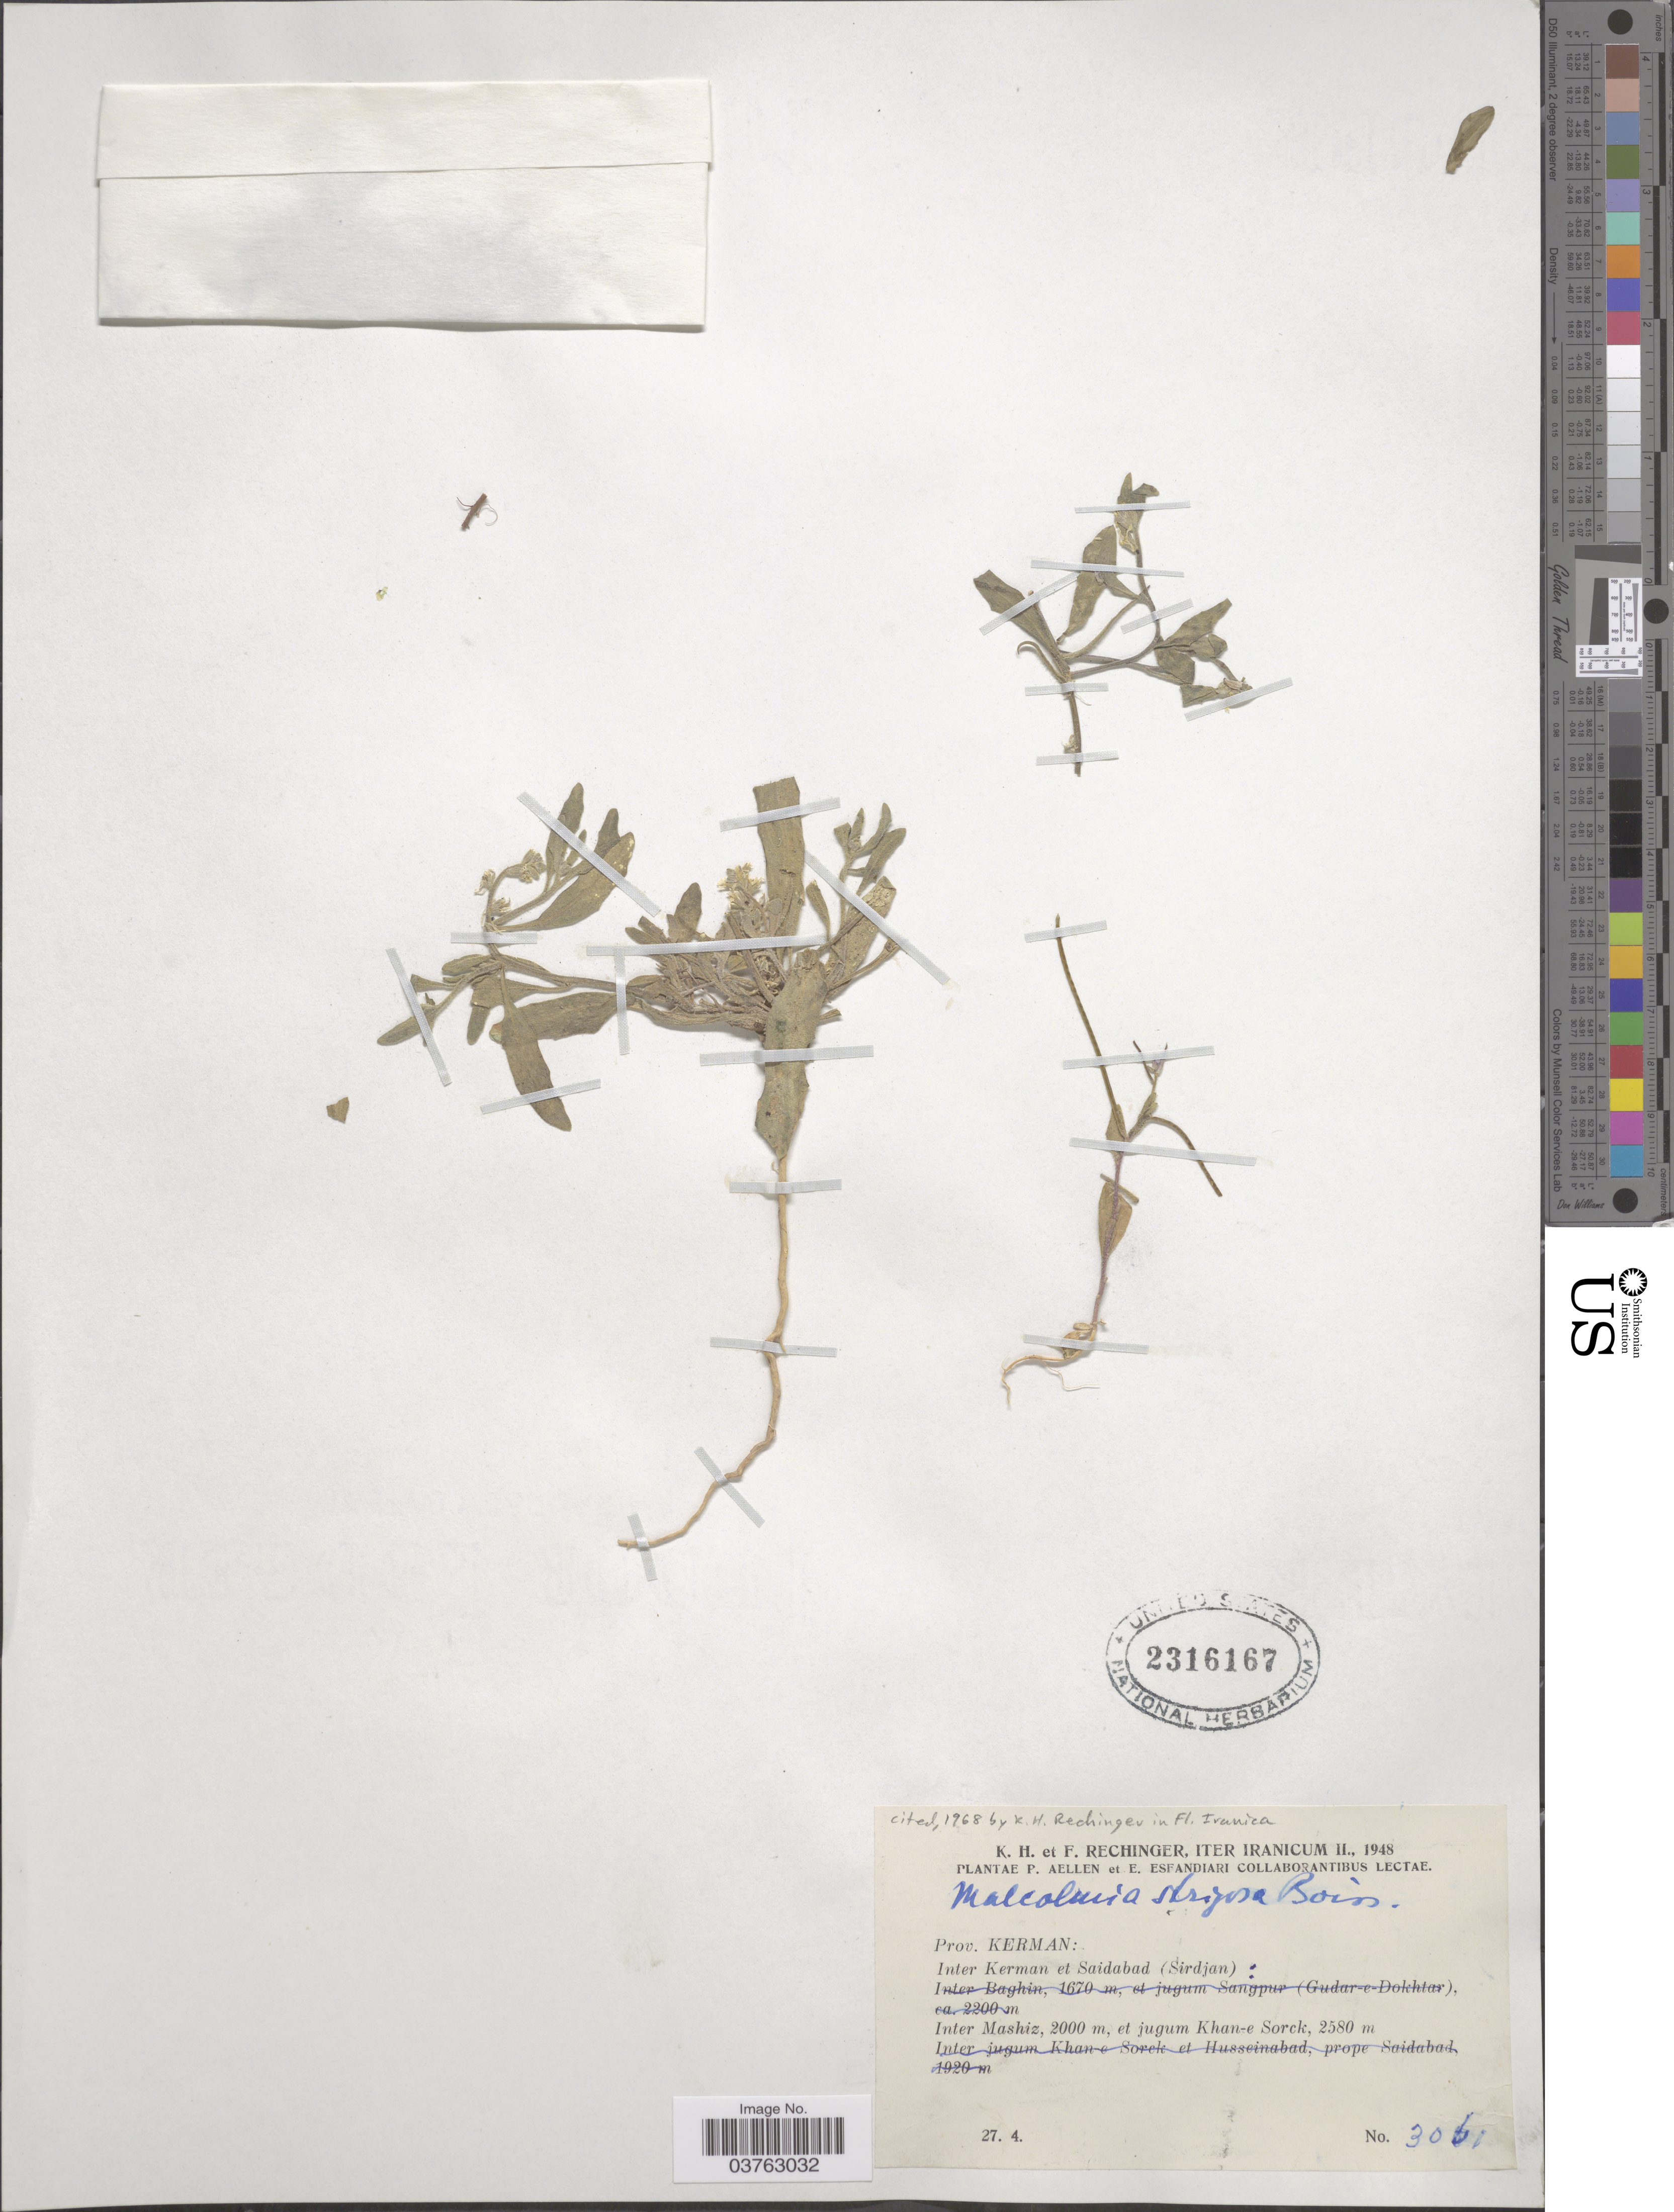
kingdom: Plantae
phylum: Tracheophyta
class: Magnoliopsida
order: Brassicales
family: Brassicaceae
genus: Malcolmia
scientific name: Malcolmia strigosa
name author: Boiss.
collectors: K. H. Rechinger & F. Rechinger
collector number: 3061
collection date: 1948-04-27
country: Iran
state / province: Kerman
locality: Inter Kerman et Saidabad (Sirdjan): Inter Mashiz, et jugum Khan-e Sorck.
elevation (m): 2000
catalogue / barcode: US 2316167